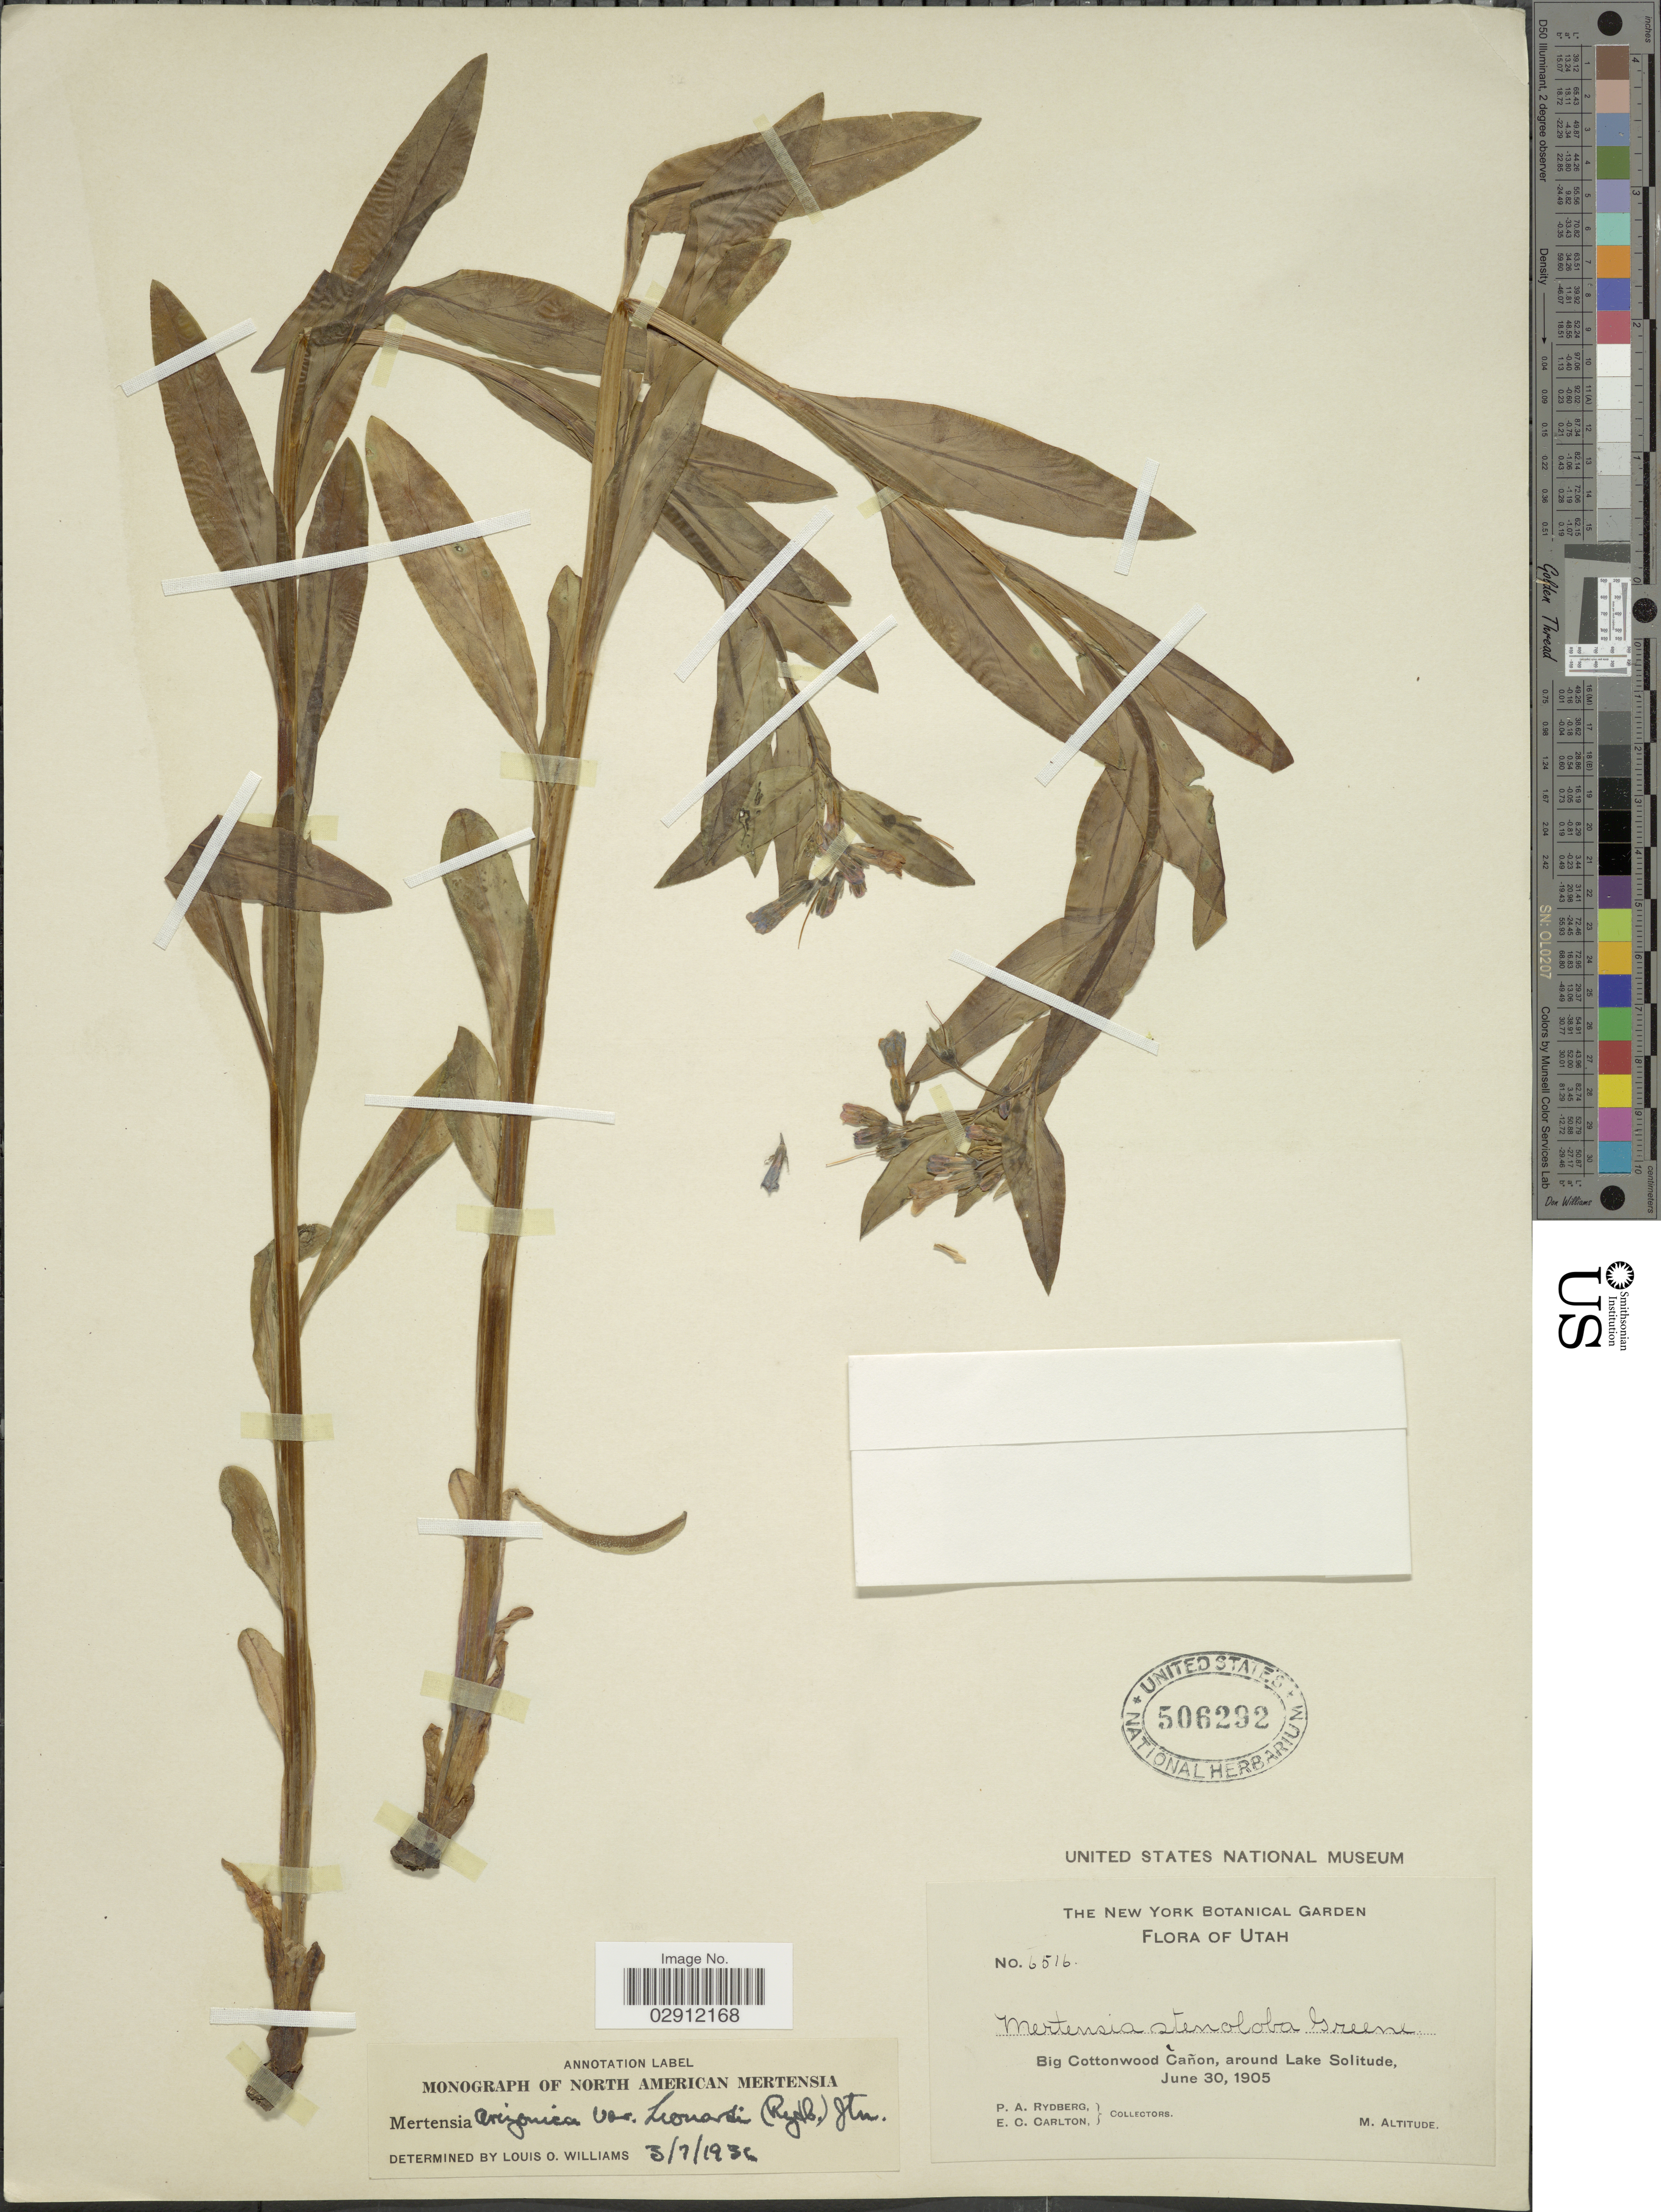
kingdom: Plantae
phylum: Tracheophyta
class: Magnoliopsida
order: Boraginales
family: Boraginaceae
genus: Mertensia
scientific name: Mertensia arizonica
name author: Greene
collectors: P. A. Rydberg & E. Carlton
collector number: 6516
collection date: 1905-06-30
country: United States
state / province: Utah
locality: Big Cottonwood Cañon, around Lake Solitude.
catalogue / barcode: US 506292